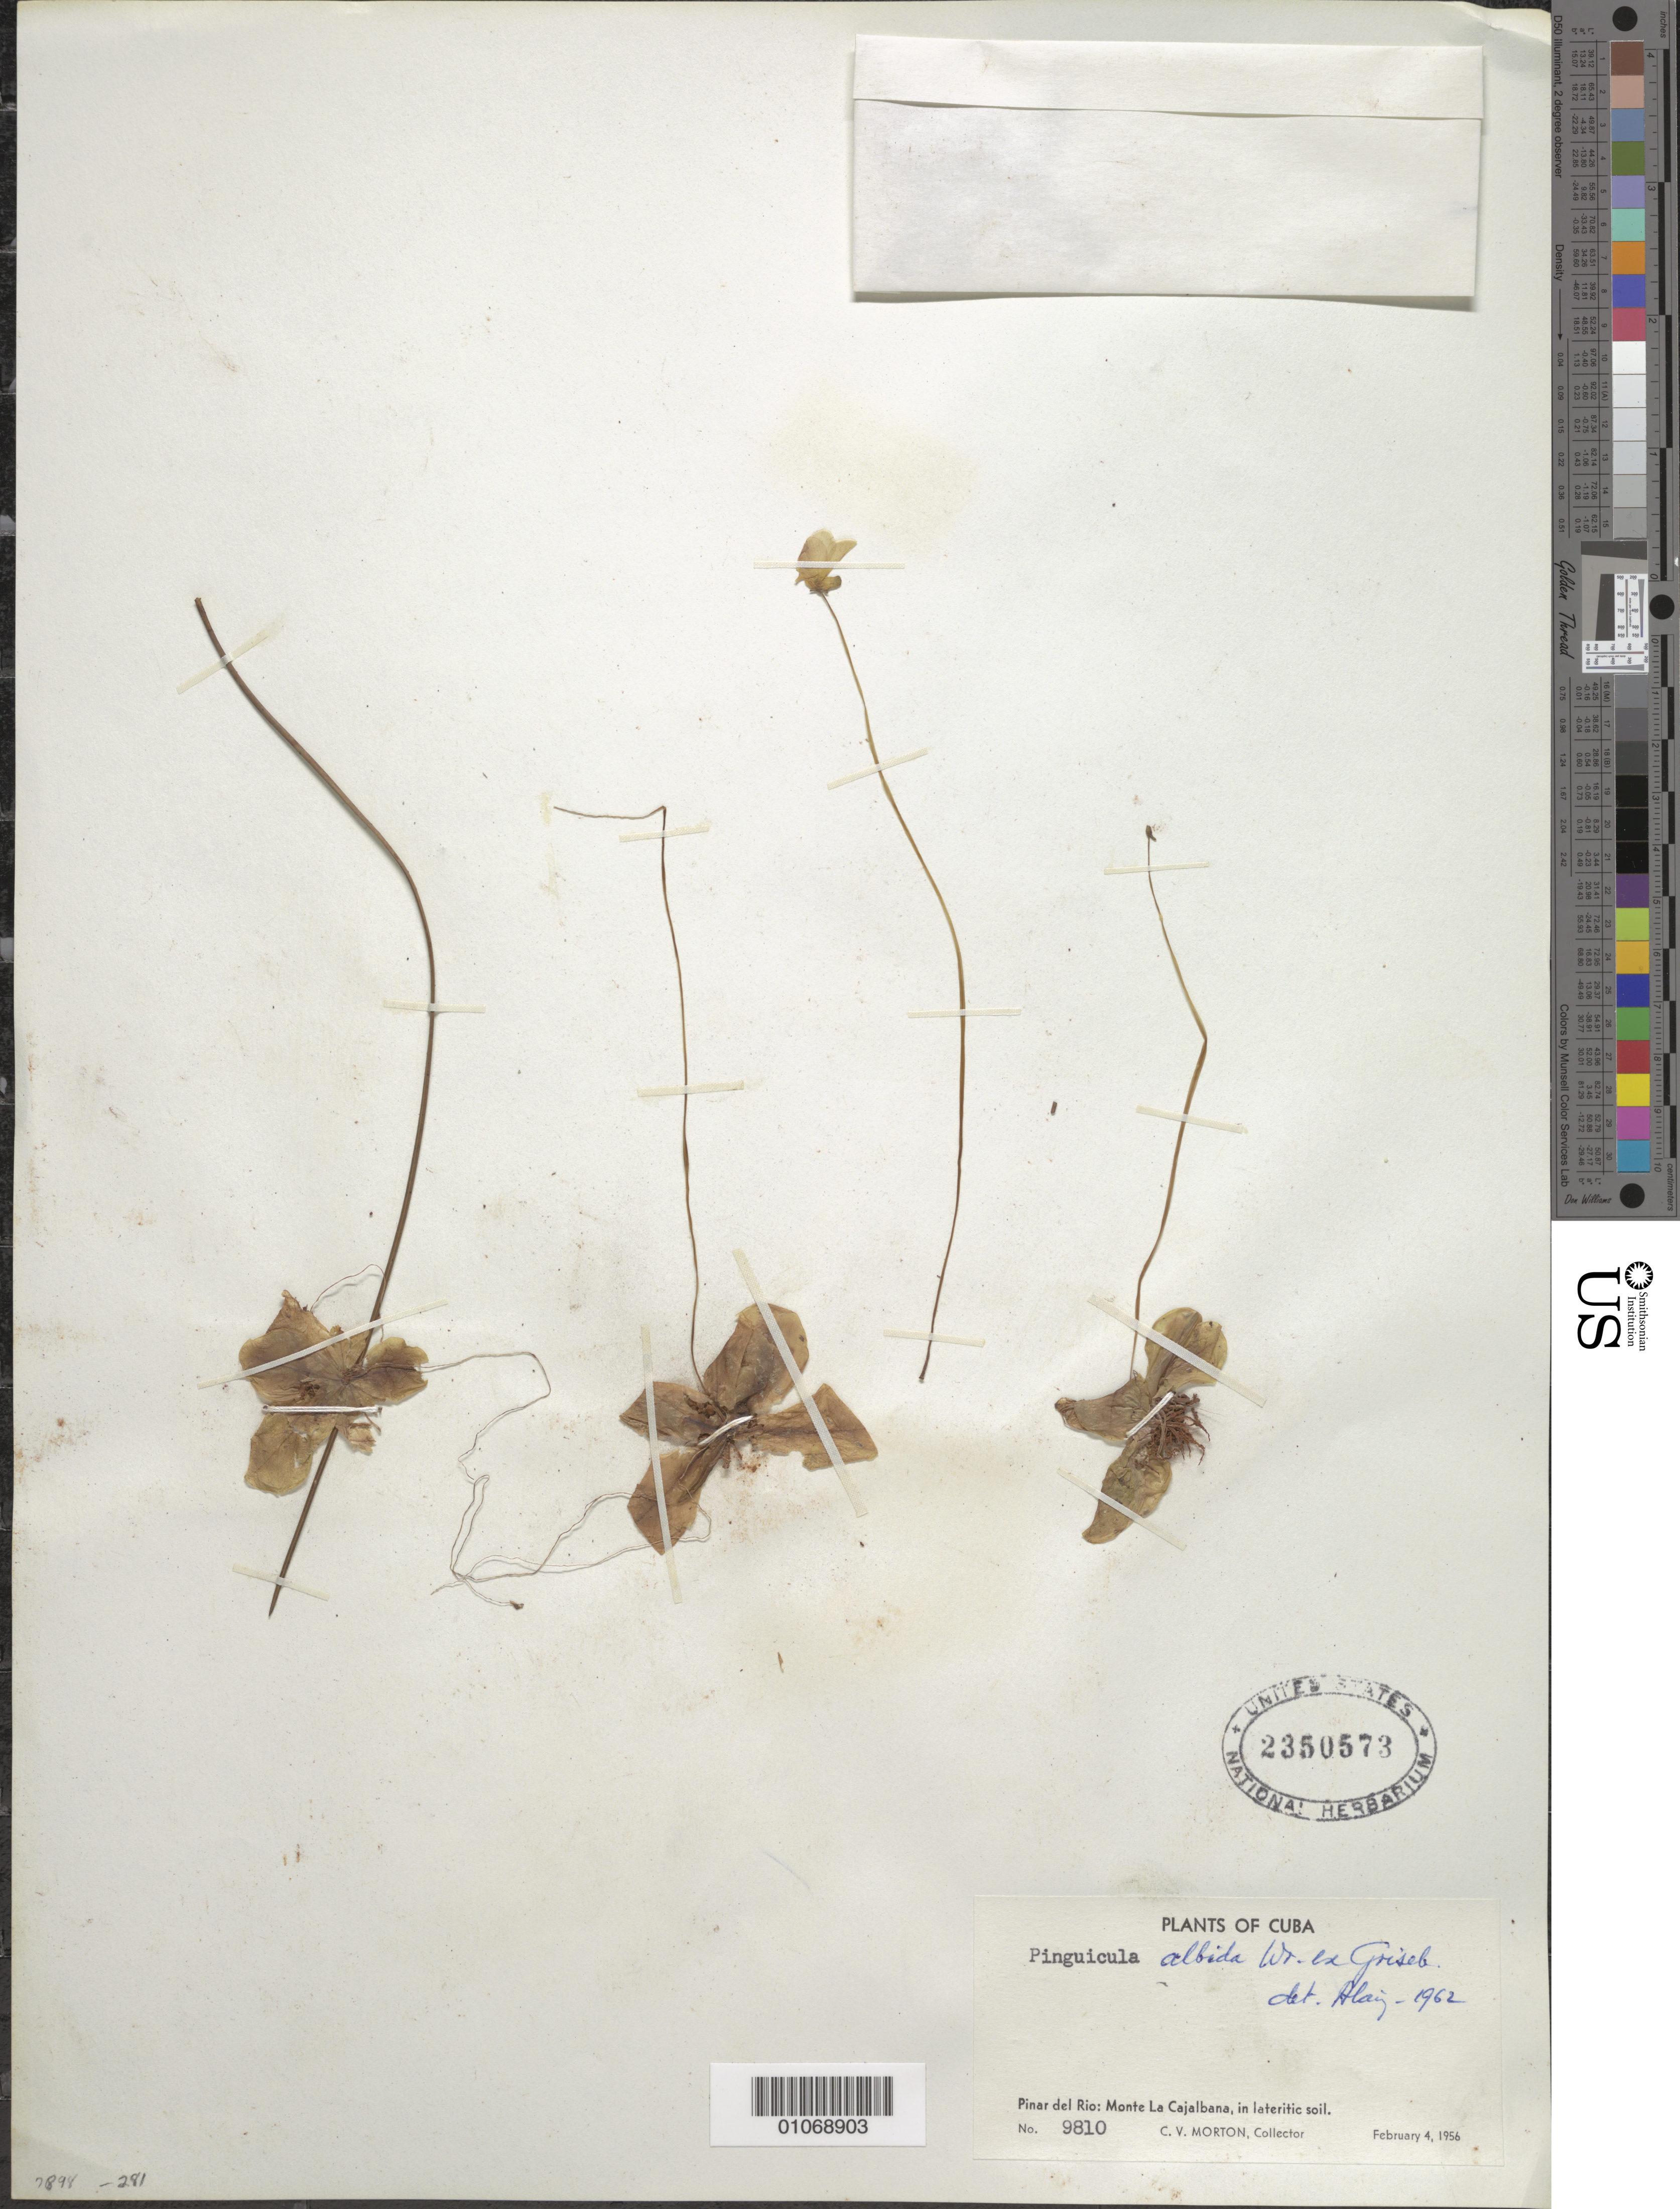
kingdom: Plantae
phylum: Tracheophyta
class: Magnoliopsida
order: Lamiales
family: Lentibulariaceae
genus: Pinguicula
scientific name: Pinguicula albida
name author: C. Wright ex Griseb.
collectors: C. V. Morton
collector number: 9810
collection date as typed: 04 Feb 1956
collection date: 1956-02-04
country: Cuba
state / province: Pinar del Rio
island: Cuba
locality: Monte La Cajalbana, in lateritic soil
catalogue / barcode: US 2350573